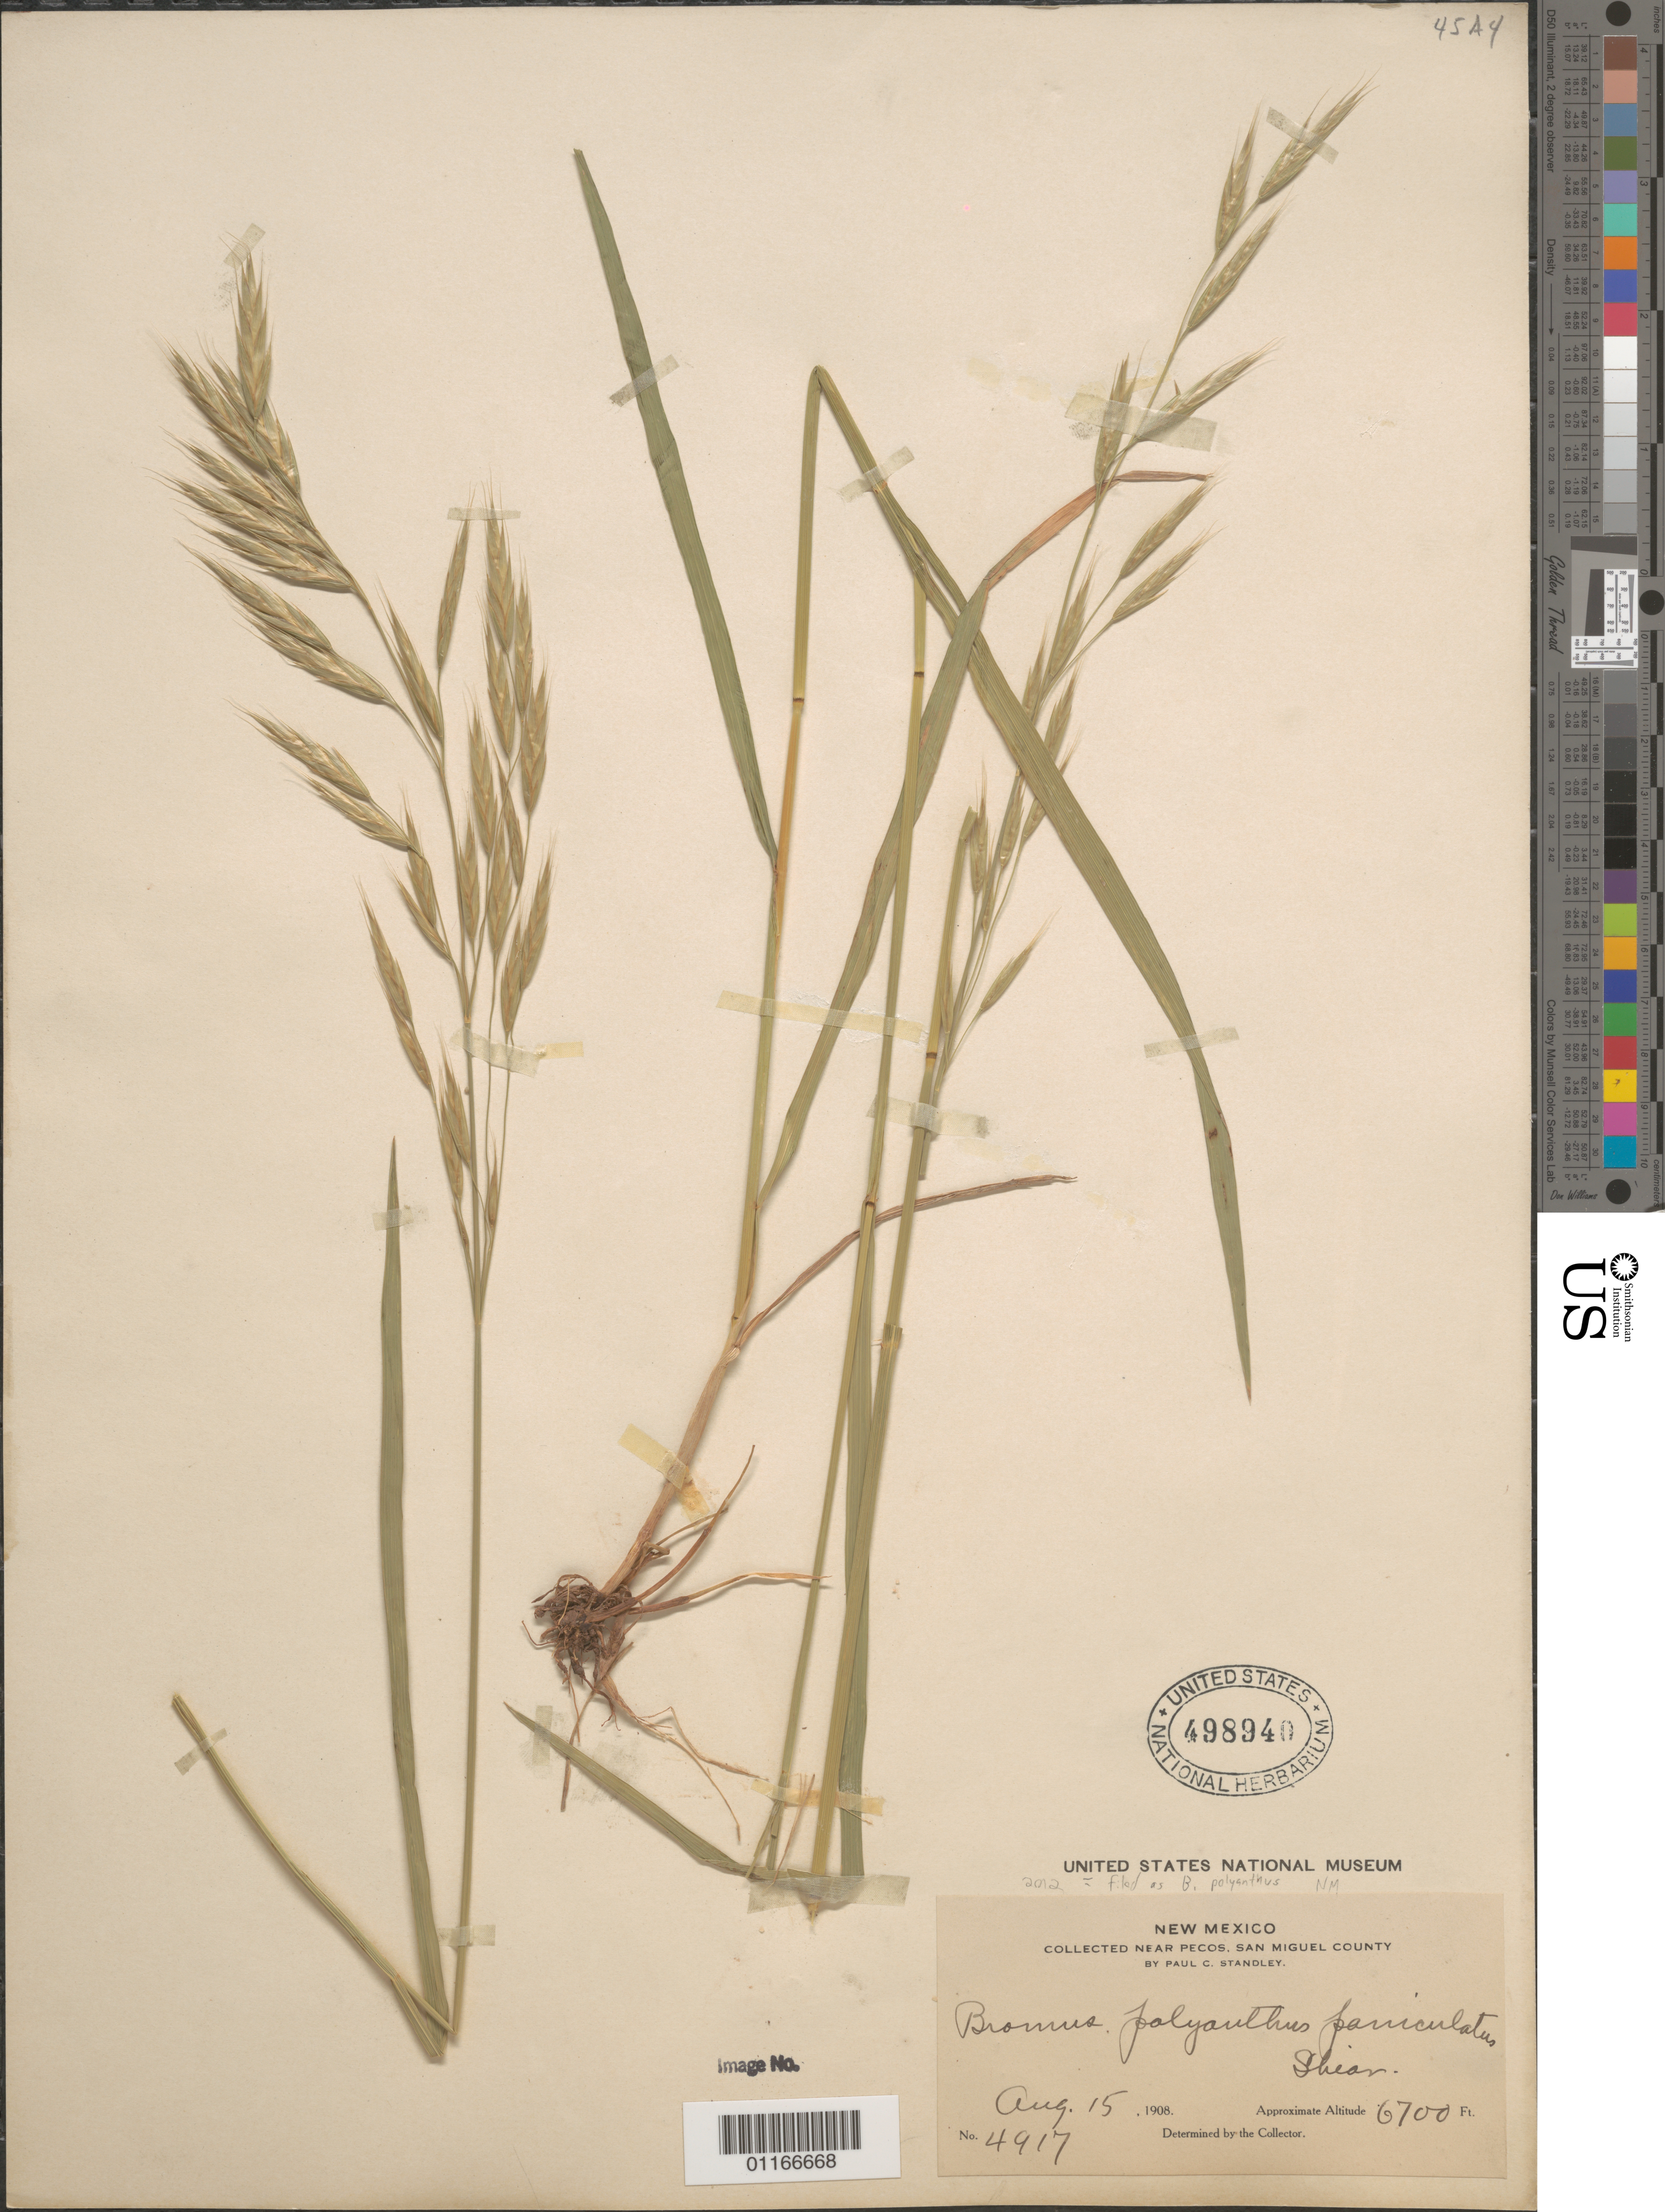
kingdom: Plantae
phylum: Tracheophyta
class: Liliopsida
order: Poales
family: Poaceae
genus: Bromus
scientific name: Bromus polyanthus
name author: Scribn. ex Shear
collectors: P. C. Standley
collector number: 4917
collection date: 1908-08-15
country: United States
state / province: New Mexico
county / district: San Miguel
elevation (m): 2042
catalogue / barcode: US 498940